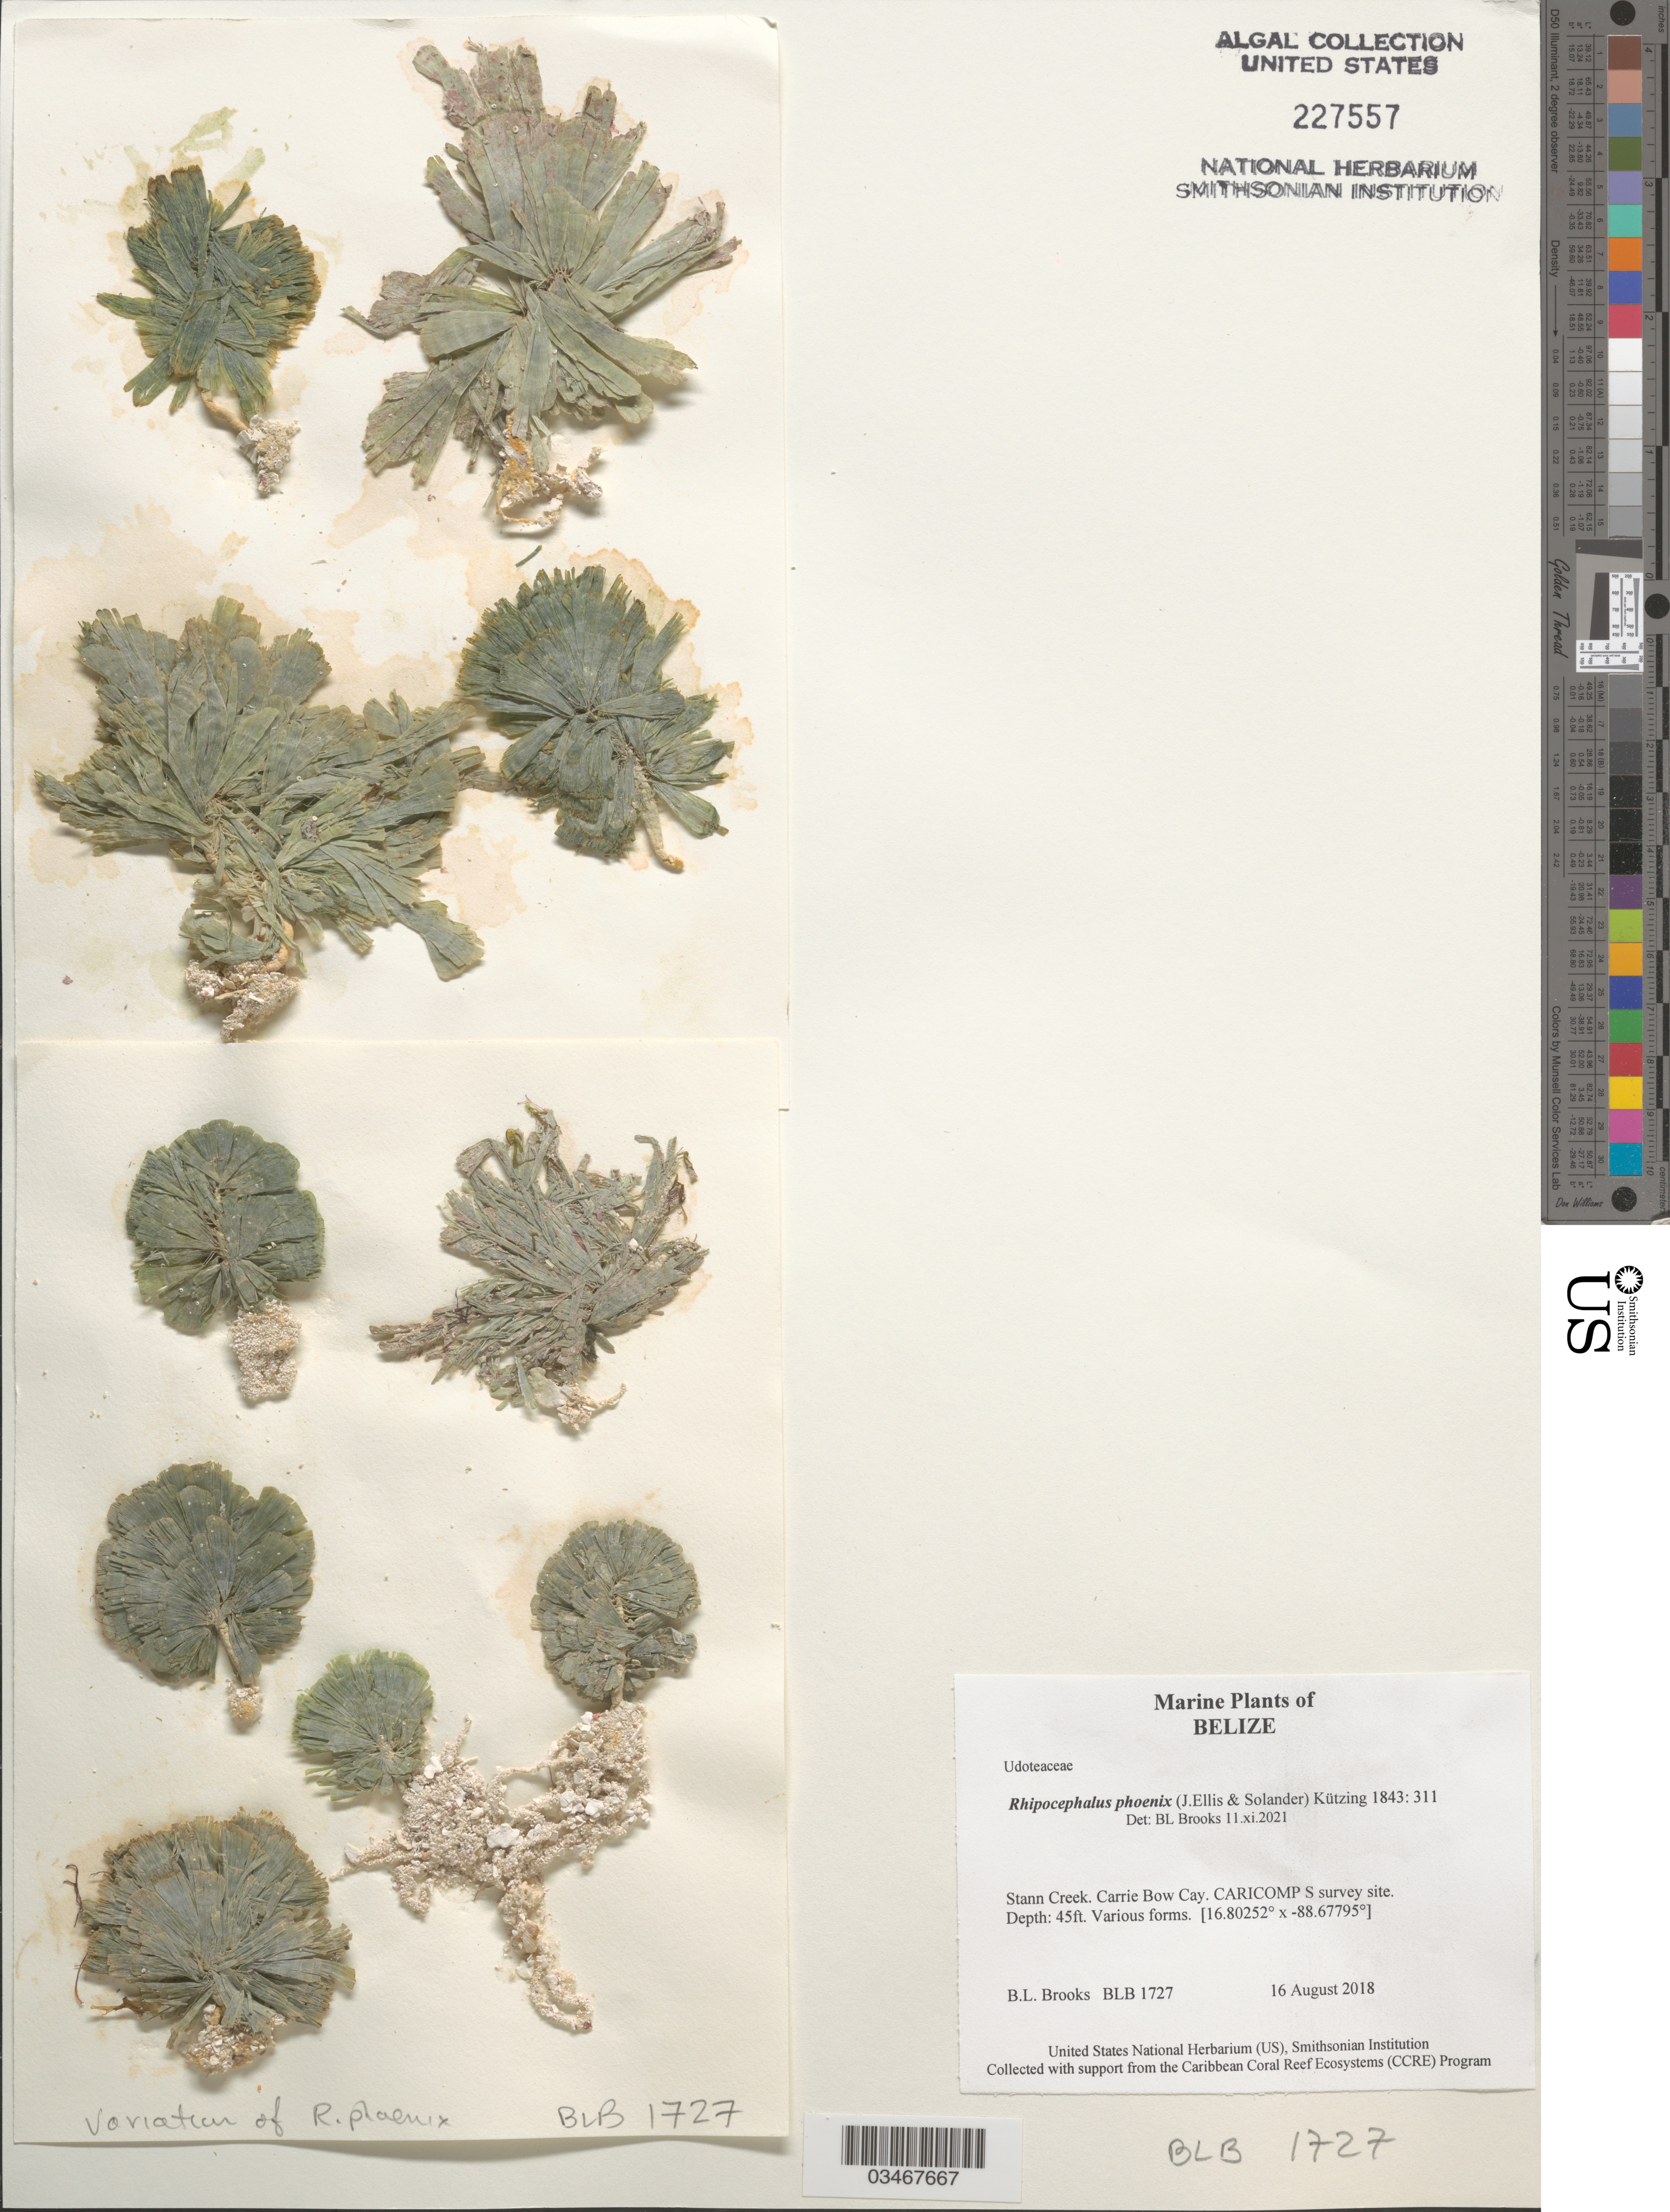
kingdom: Plantae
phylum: Chlorophyta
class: Ulvophyceae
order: Bryopsidales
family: Udoteaceae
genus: Rhipocephalus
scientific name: Rhipocephalus phoenix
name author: (J. Ellis & Sol.) Kütz.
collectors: B. Brooks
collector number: BLB 1727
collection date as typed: Transcribed d/m/y: 16/8/2018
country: Belize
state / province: Stann Creek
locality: Carrie Bow Cay. CARICOMP S survey site.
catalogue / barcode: US 227557